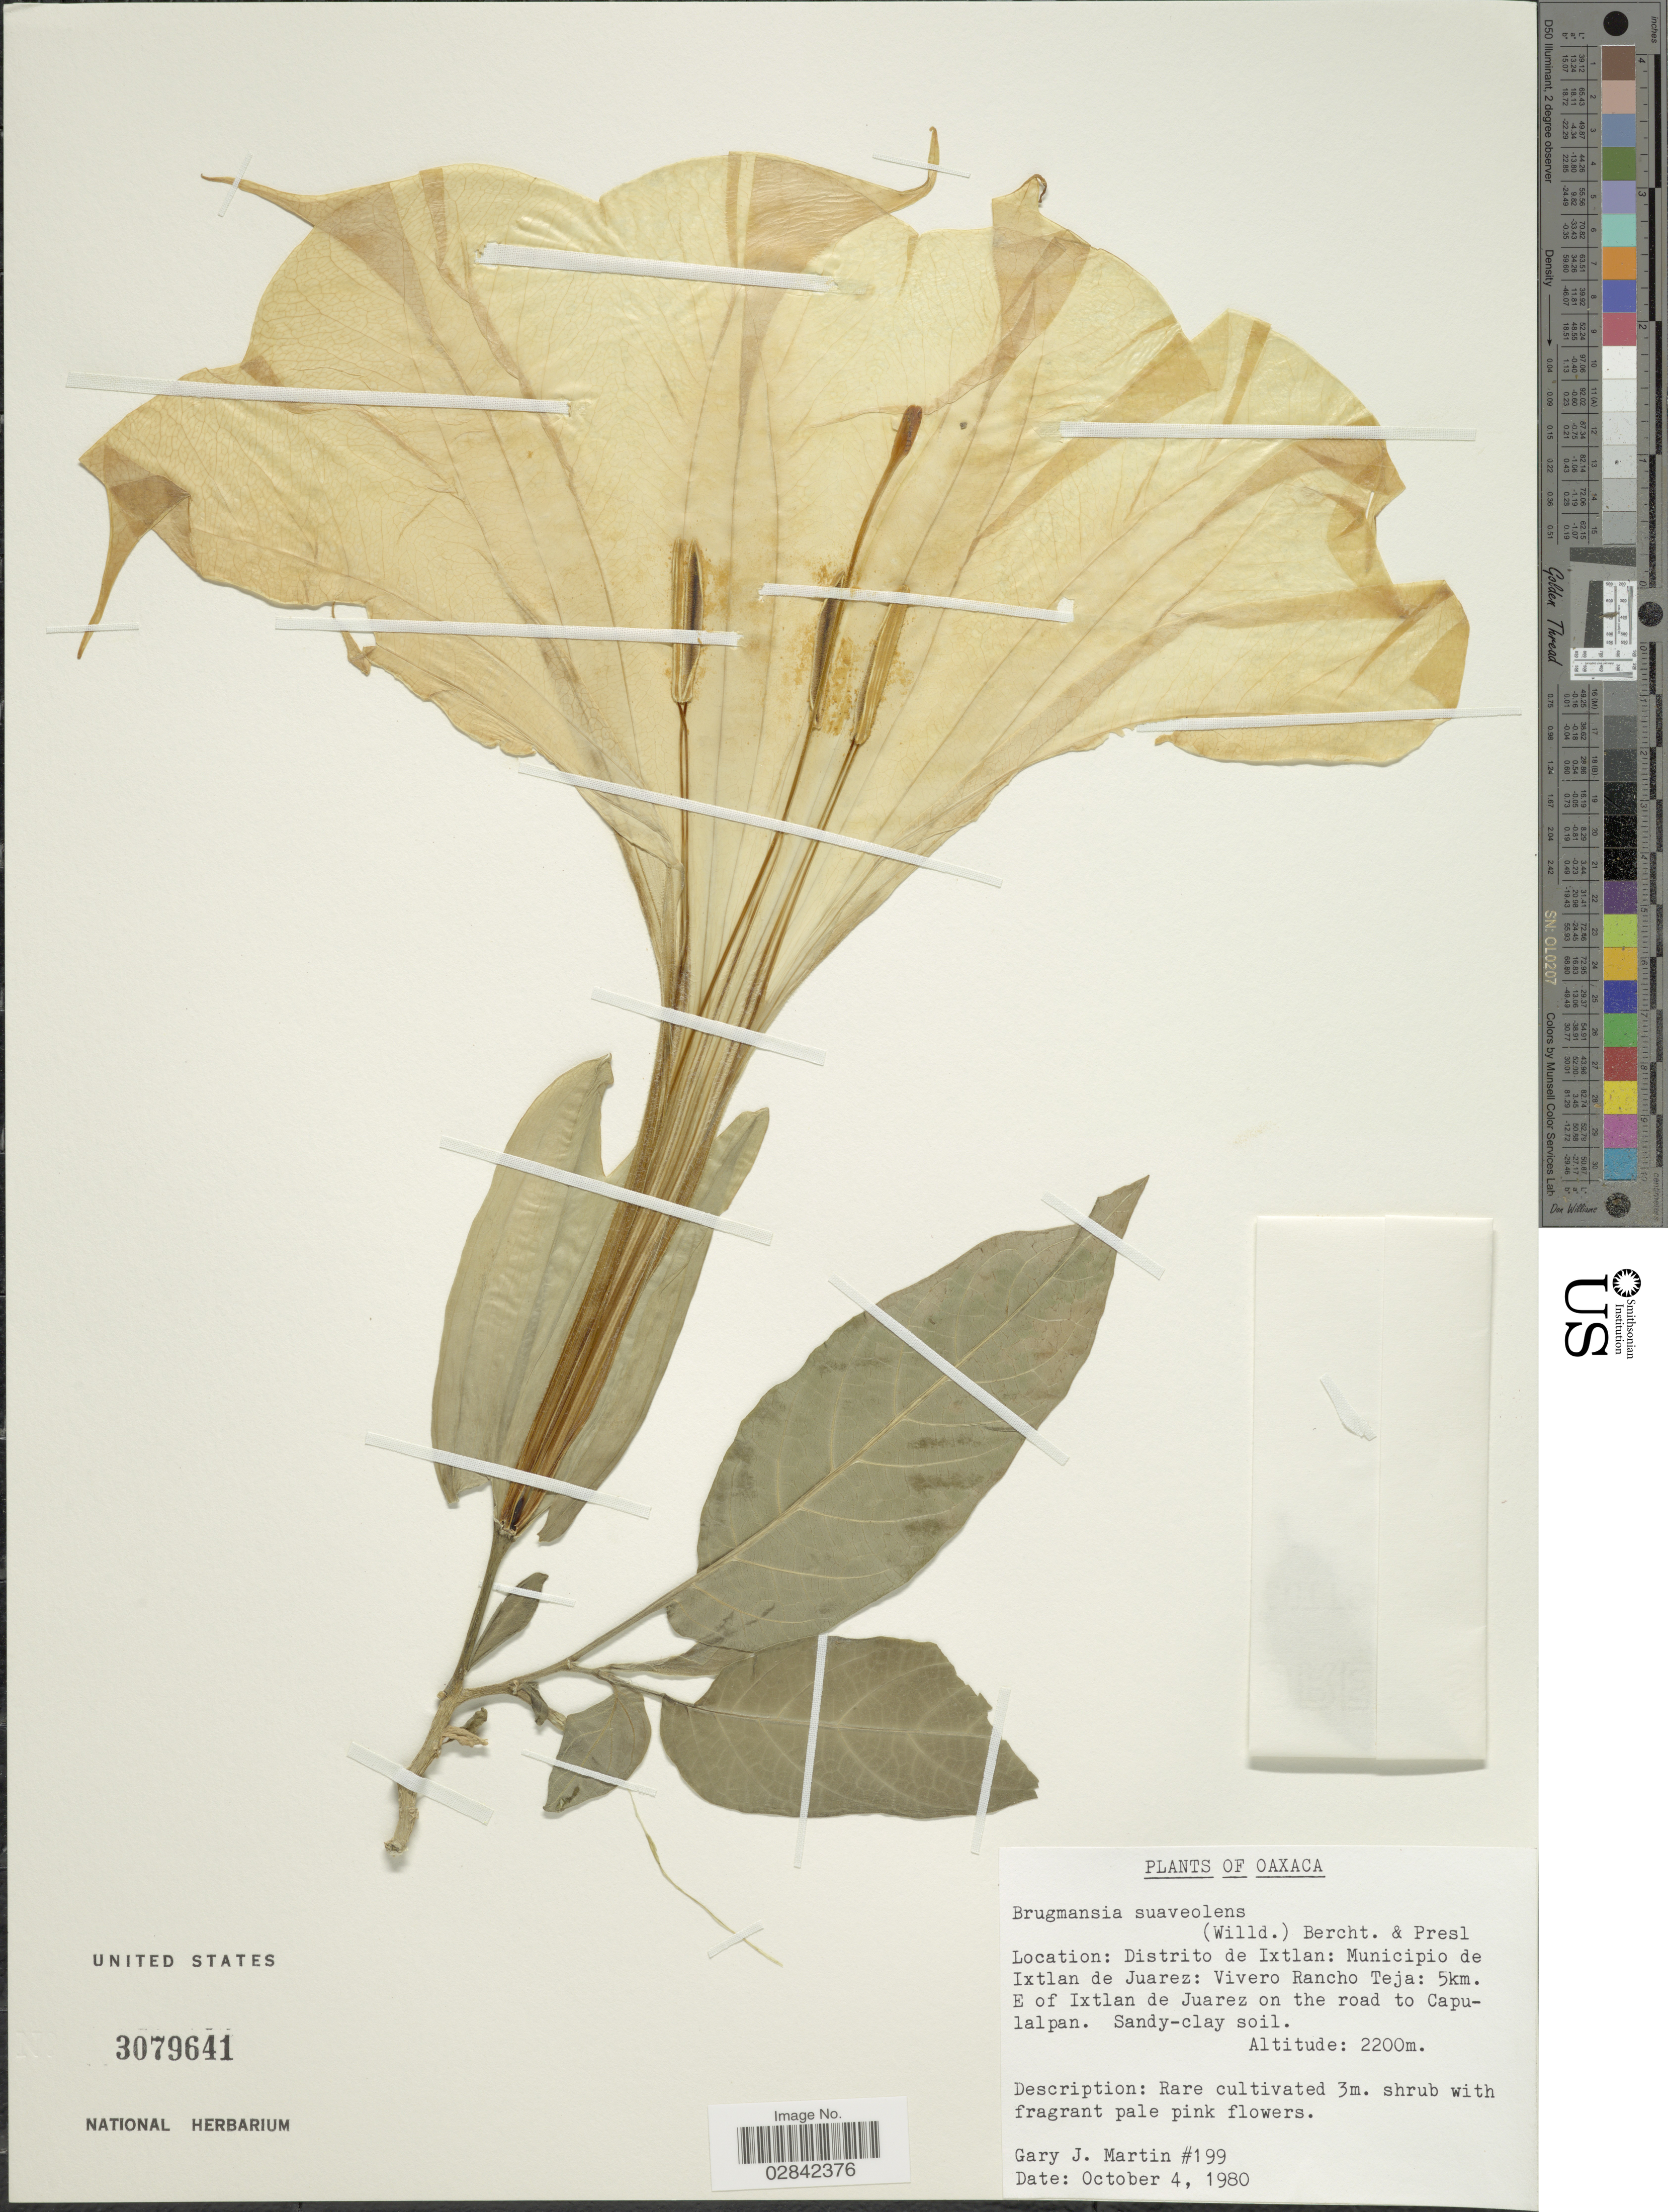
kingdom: Plantae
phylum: Tracheophyta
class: Magnoliopsida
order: Solanales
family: Solanaceae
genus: Brugmansia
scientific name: Brugmansia suaveolens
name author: (Humb. & Bonpl. ex Willd.) Brecht. & J. Presl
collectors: G. J. Martin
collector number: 199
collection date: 1980-10-04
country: Mexico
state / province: Oaxaca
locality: Distrito de Ixtlan: Municipio de Ixtlan de Juarez: Vivero Rancho Teja: 5km. E of Ixtlan de Juarez on the road to Capulalpan.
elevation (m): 2200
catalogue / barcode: US 3079641